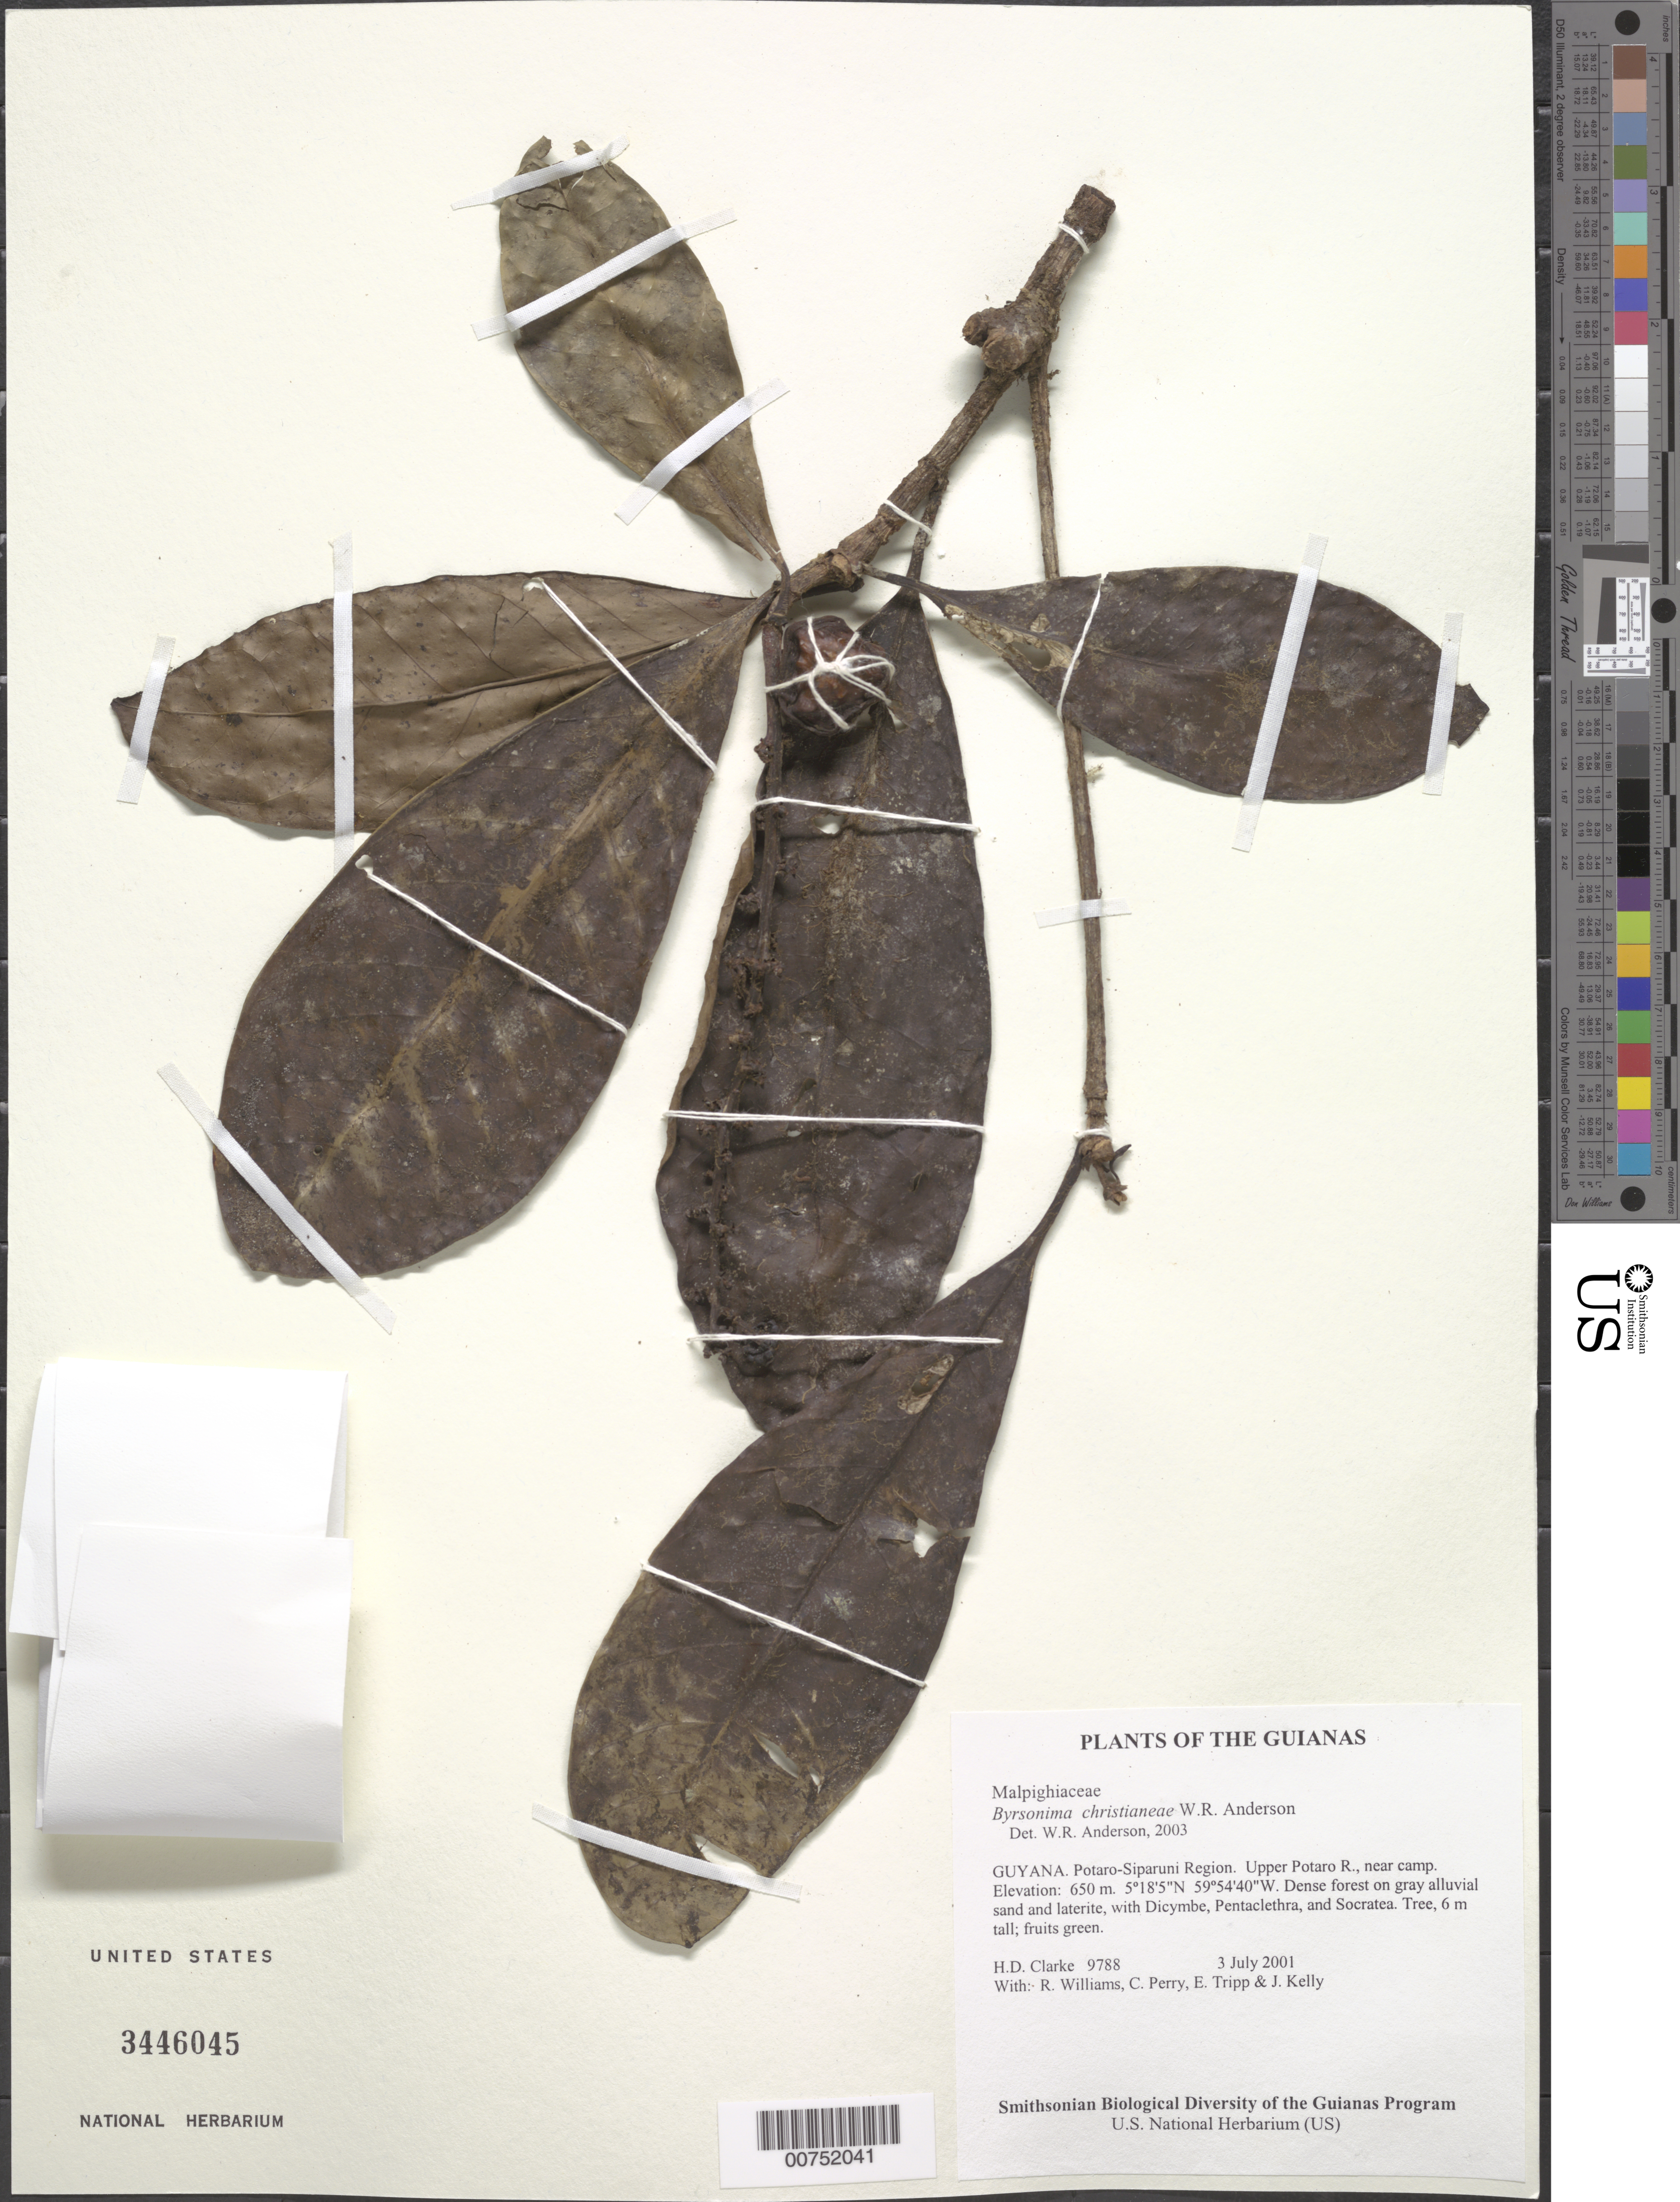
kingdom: Plantae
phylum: Tracheophyta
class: Magnoliopsida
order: Malpighiales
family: Malpighiaceae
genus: Byrsonima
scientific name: Byrsonima christianeae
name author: W.R. Anderson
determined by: Anderson, W. R., (MICH), University of Michigan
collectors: H. D. Clarke, R. Williams, C. Perry, E. Tripp & J. Kelly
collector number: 9788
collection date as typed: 3 July 2001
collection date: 2001-07-03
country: Guyana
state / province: Potaro-Siparuni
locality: Upper Potaro R., near camp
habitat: Dense forest on gray alluvial sand and laterite, with Dicymbe, Pentaclethra, and Socratea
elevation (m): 650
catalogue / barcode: US 3446045